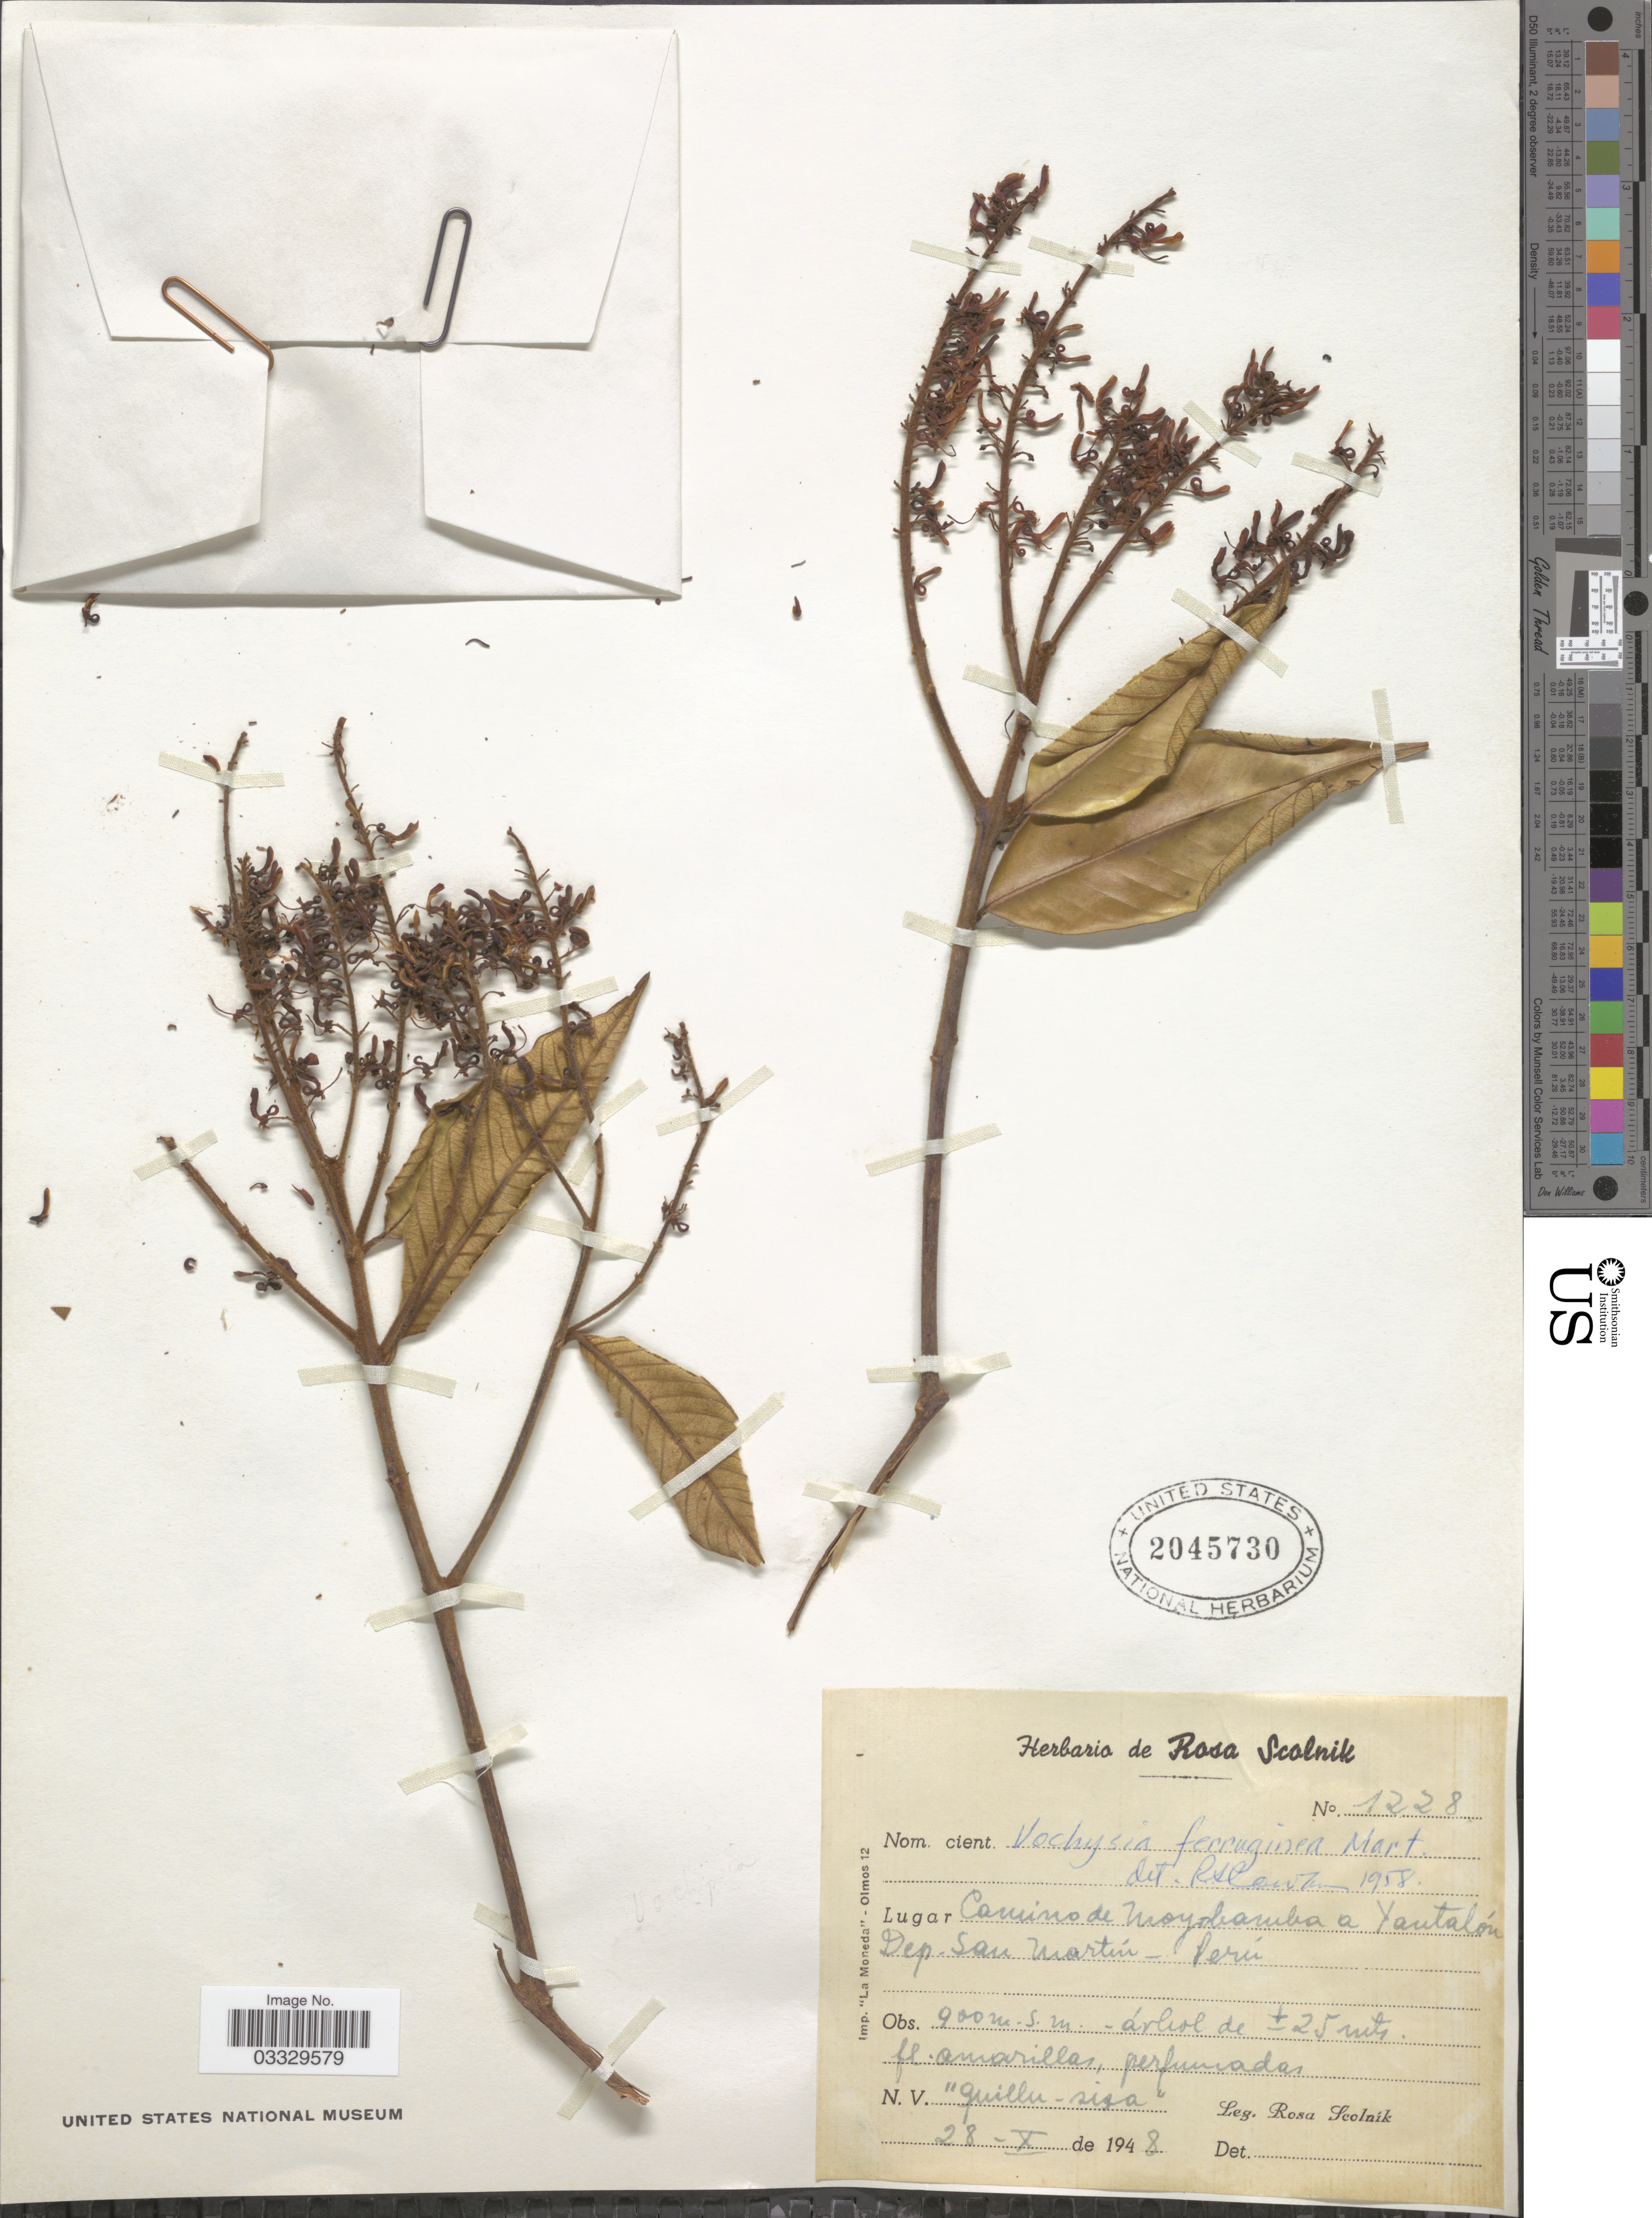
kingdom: Plantae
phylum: Tracheophyta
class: Magnoliopsida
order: Myrtales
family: Vochysiaceae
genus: Vochysia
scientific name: Vochysia ferruginea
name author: Mart.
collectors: R. Scolnik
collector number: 1228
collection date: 1948-10-28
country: Peru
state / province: San Martín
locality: Camino de Moyobamba a Yautalón Dep. San Martín.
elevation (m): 900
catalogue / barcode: US 2045730